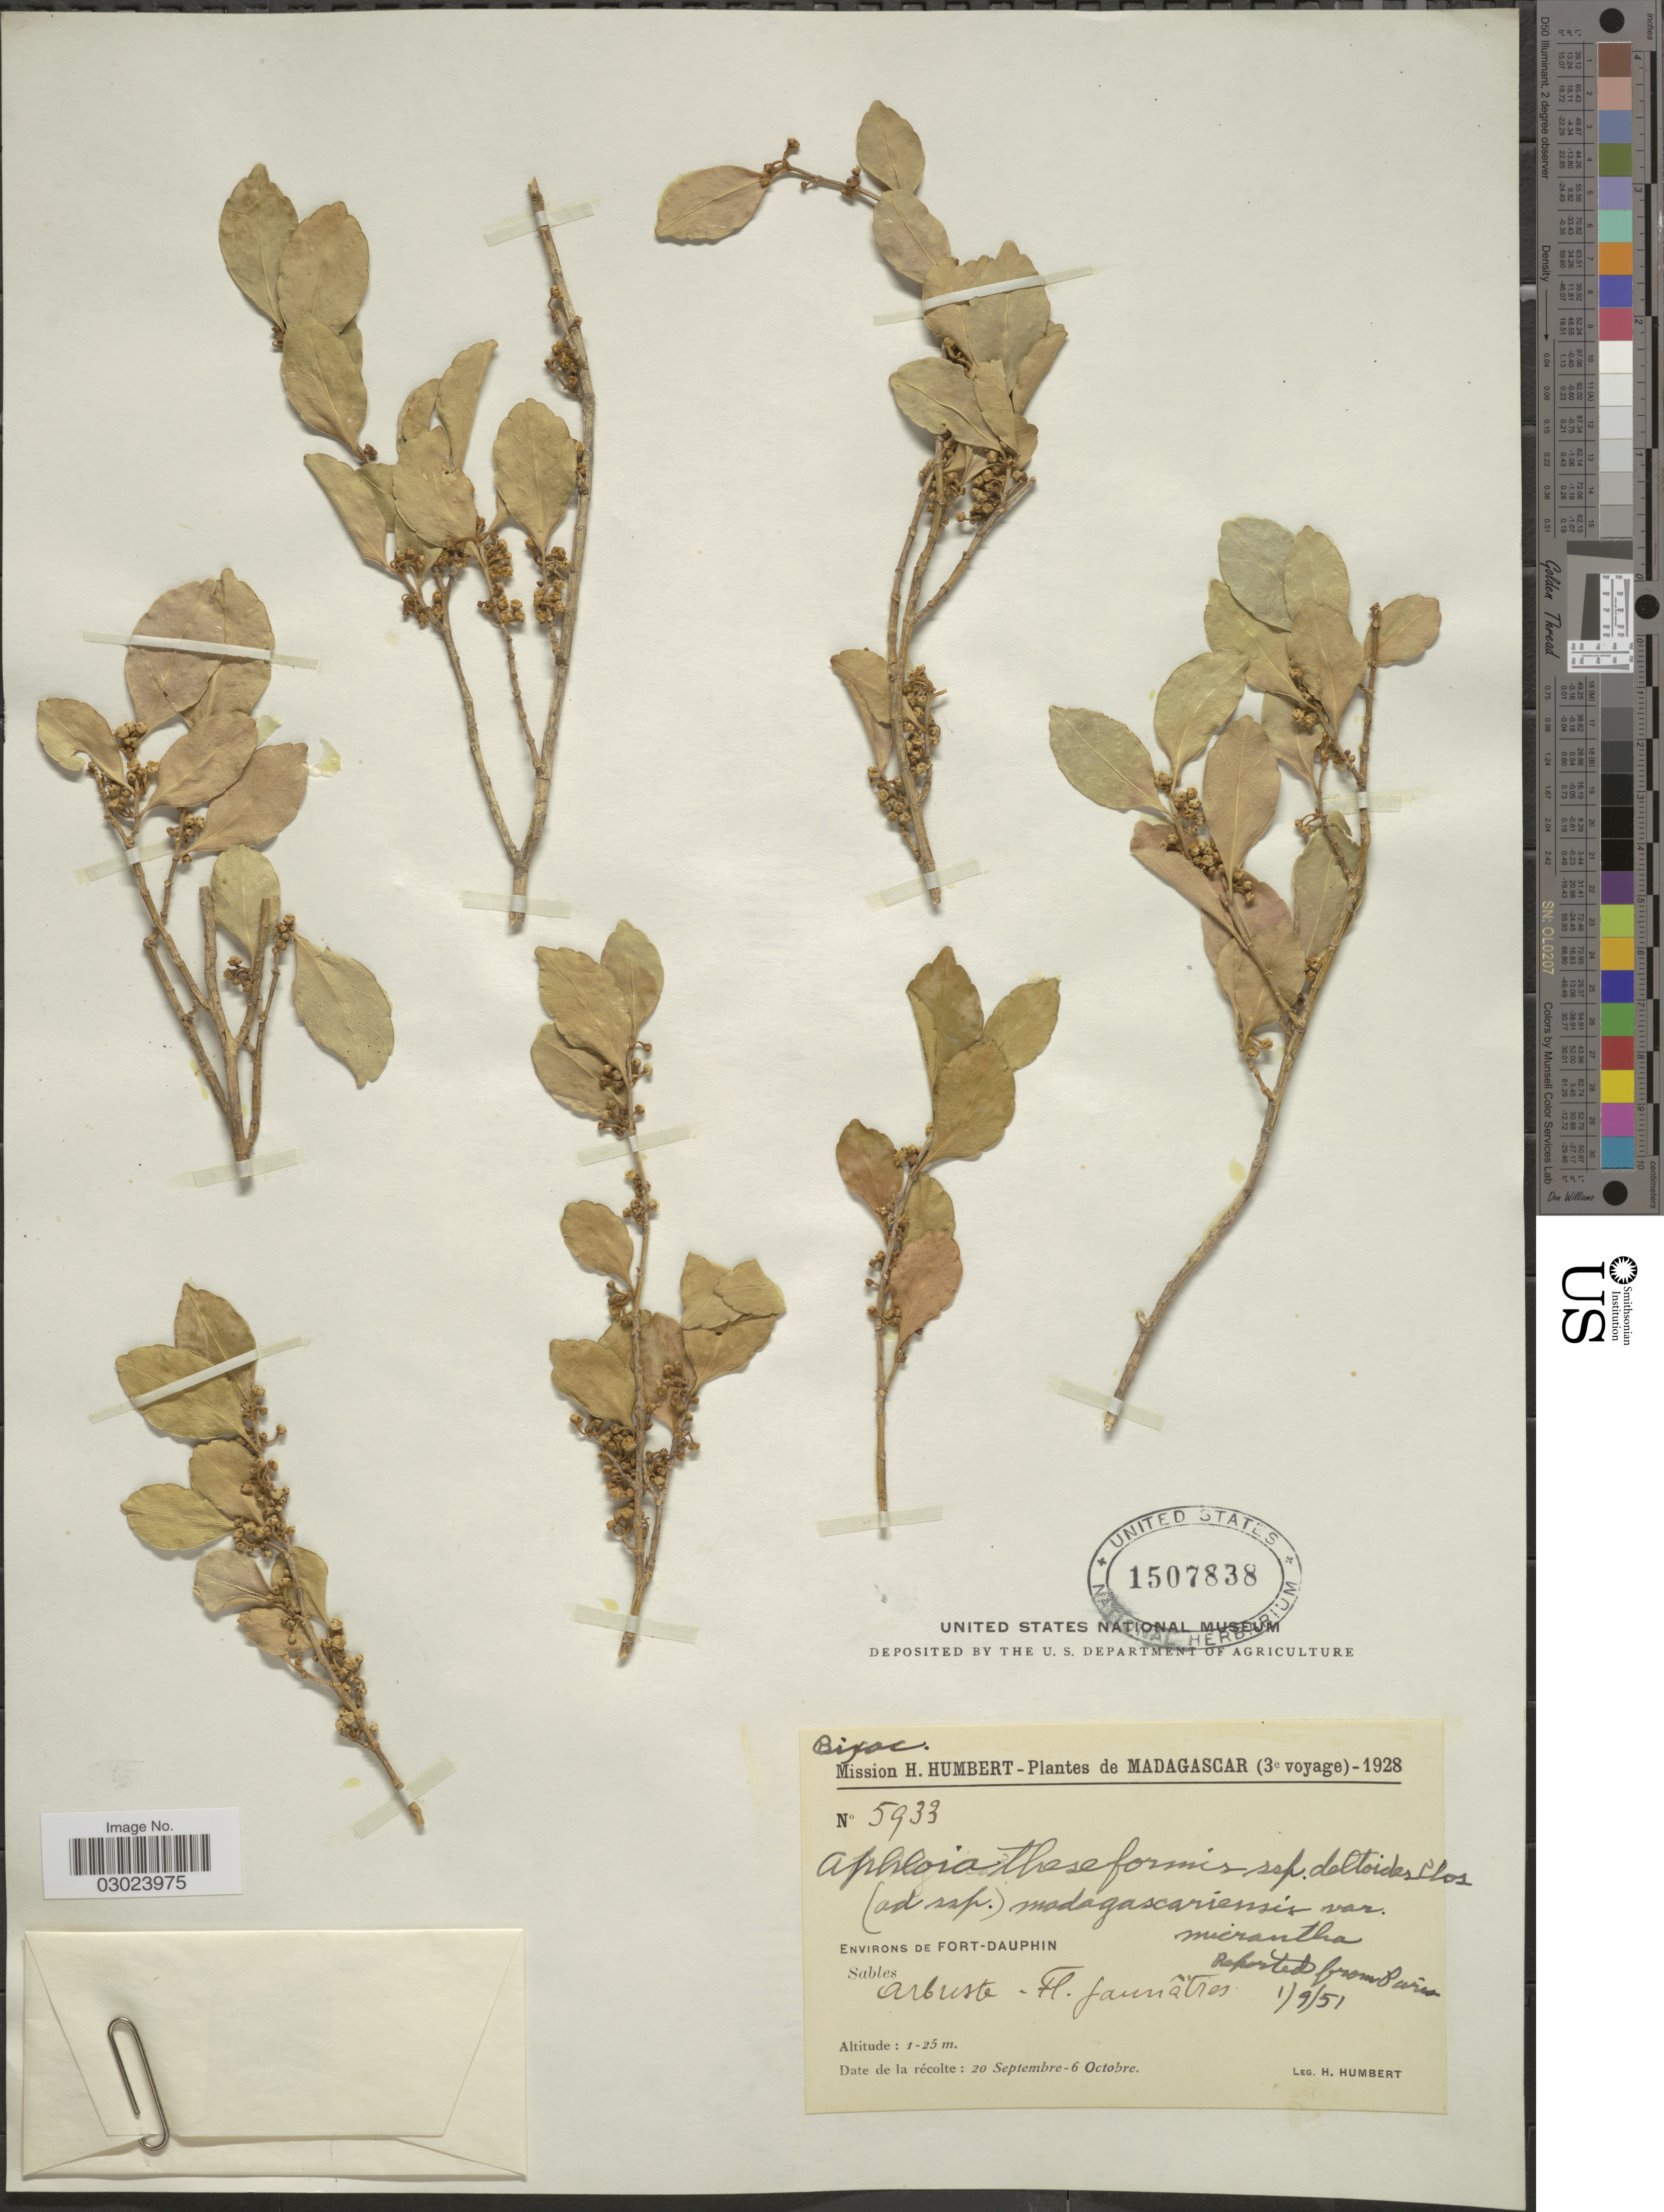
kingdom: Plantae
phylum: Tracheophyta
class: Magnoliopsida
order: Crossosomatales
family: Aphloiaceae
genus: Aphloia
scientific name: Aphloia theiformis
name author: (Vahl) Benn.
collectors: H. Humbert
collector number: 5933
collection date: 1928-09-20/1928-10-06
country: Madagascar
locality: Environs de Fort-Dauphin.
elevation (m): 1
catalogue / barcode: US 1507838